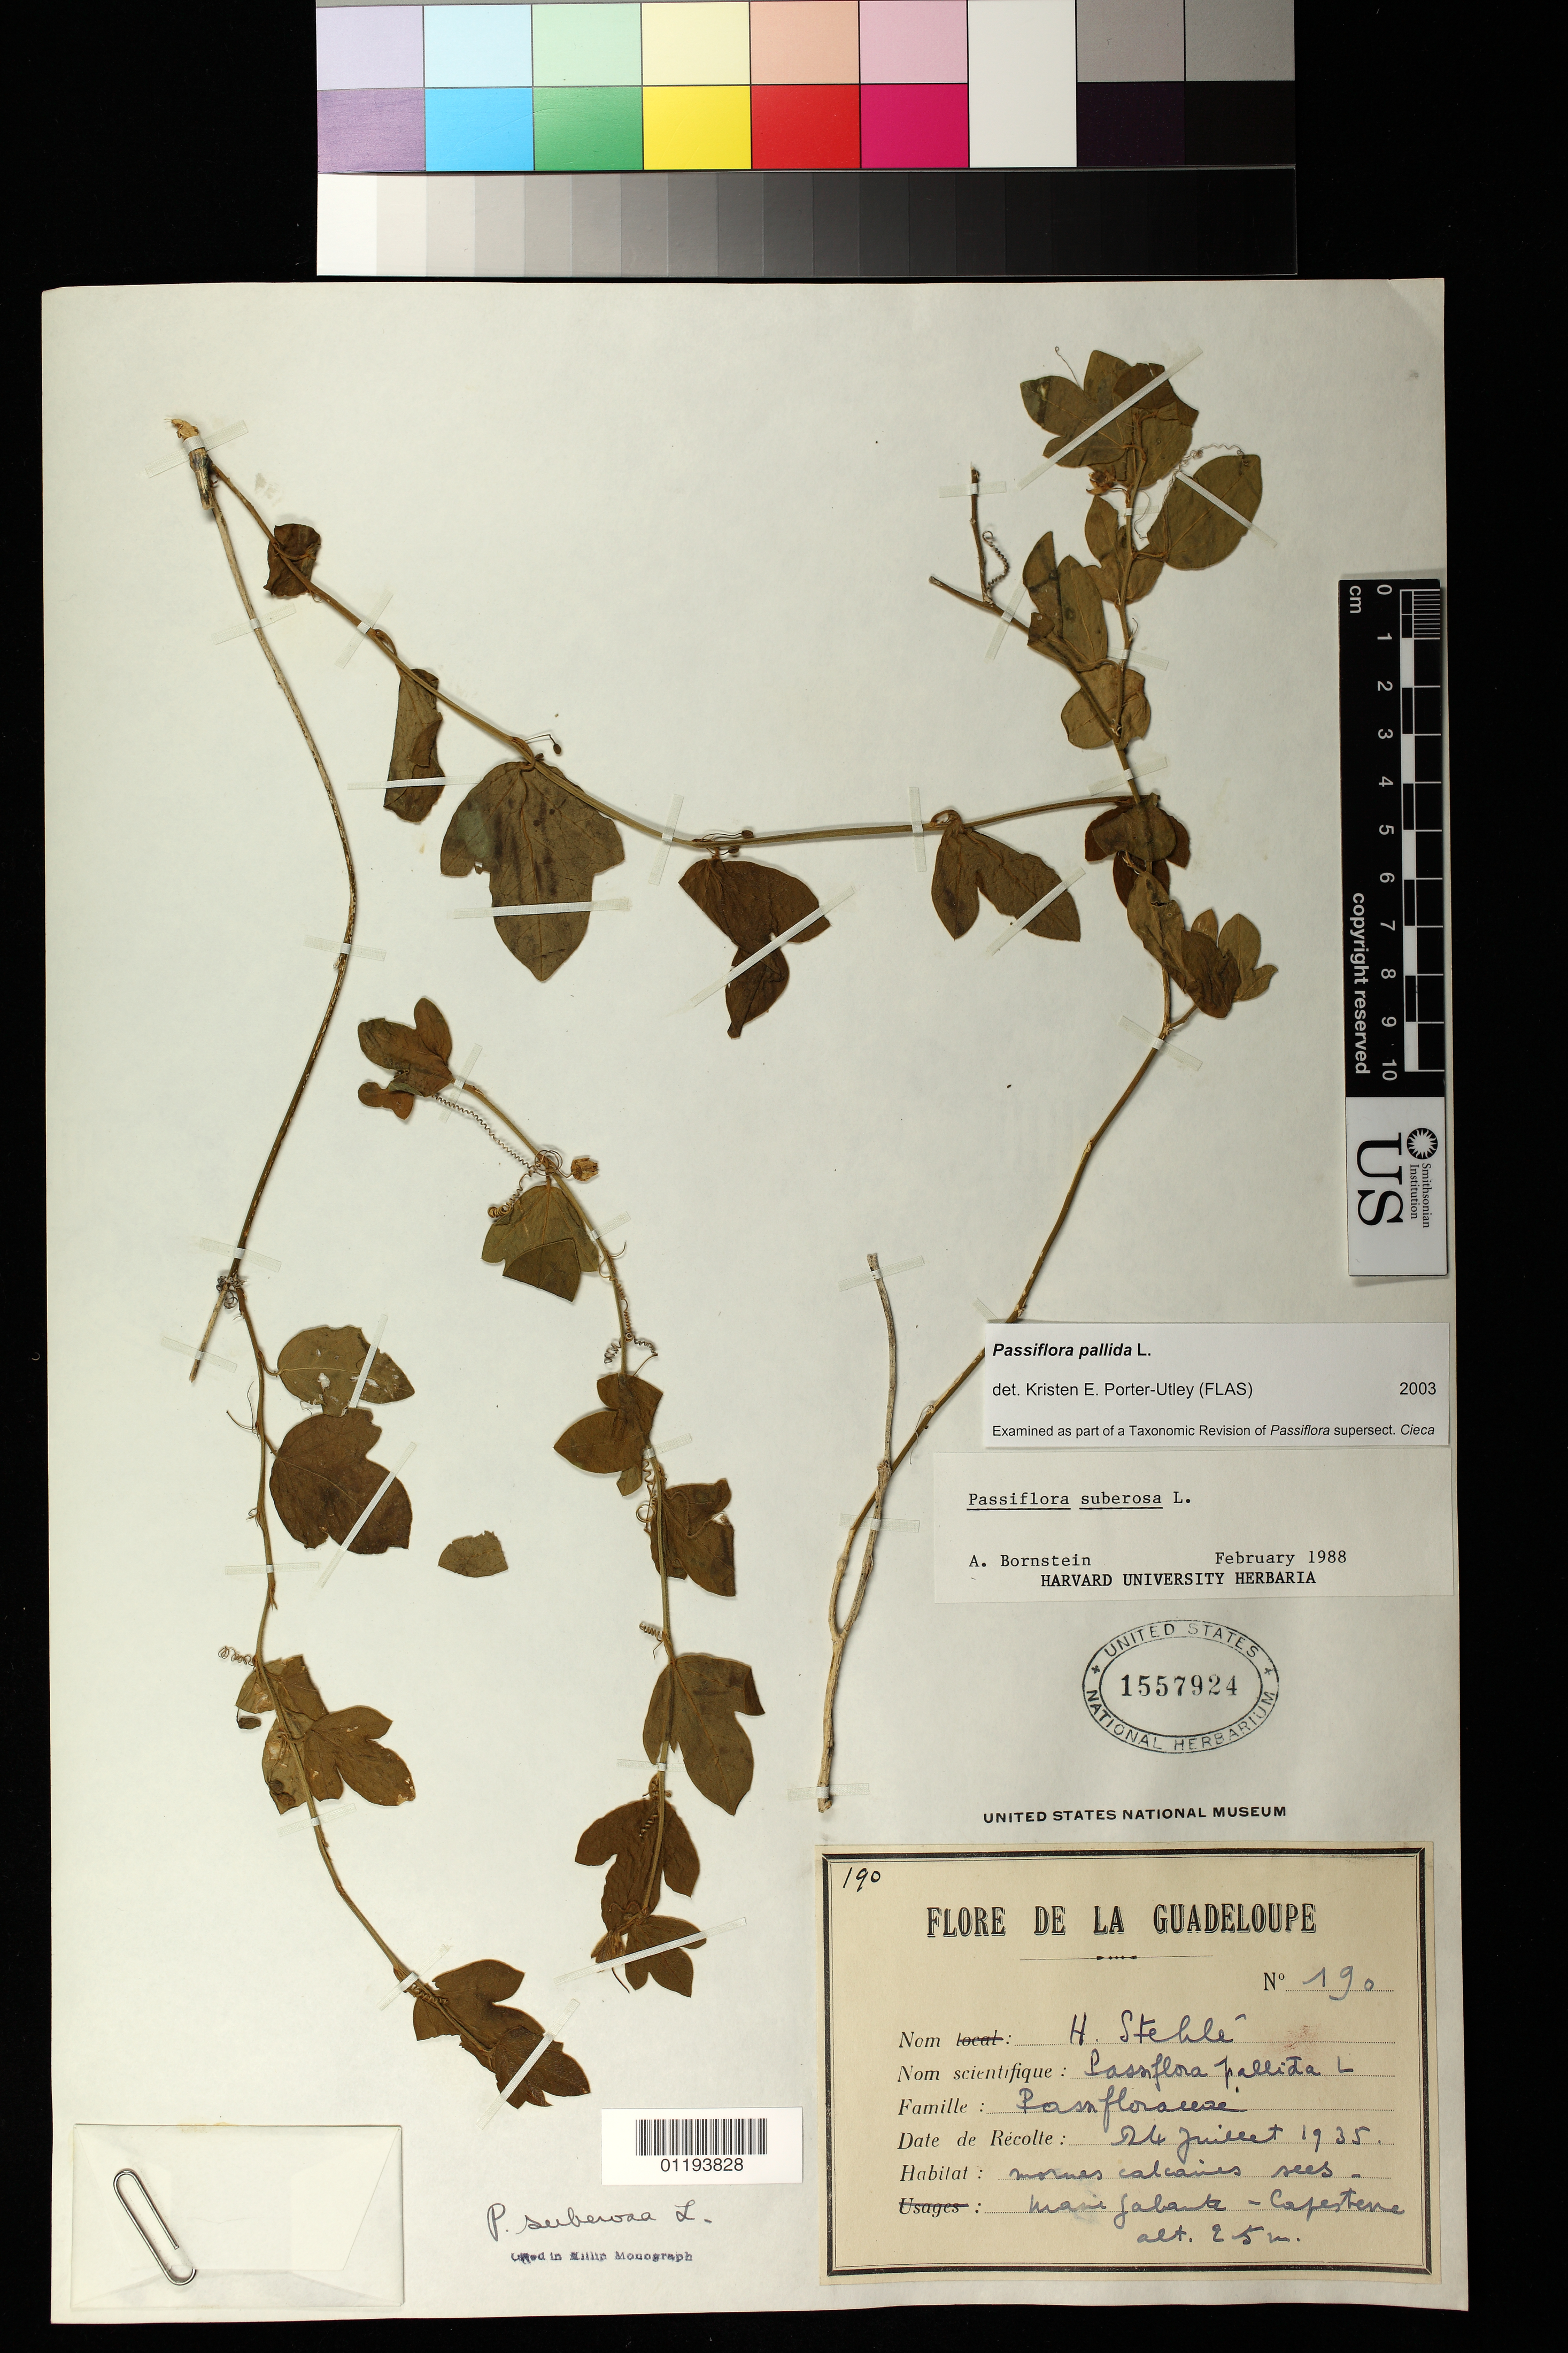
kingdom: Plantae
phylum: Tracheophyta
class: Magnoliopsida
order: Malpighiales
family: Passifloraceae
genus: Passiflora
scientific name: Passiflora pallida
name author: L.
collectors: H. Stehlé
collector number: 190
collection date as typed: Jul 24 1935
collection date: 1935-07-24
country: Guadeloupe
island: Marie Galante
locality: Marie Galante - Capesterre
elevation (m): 25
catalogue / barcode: US 1557924